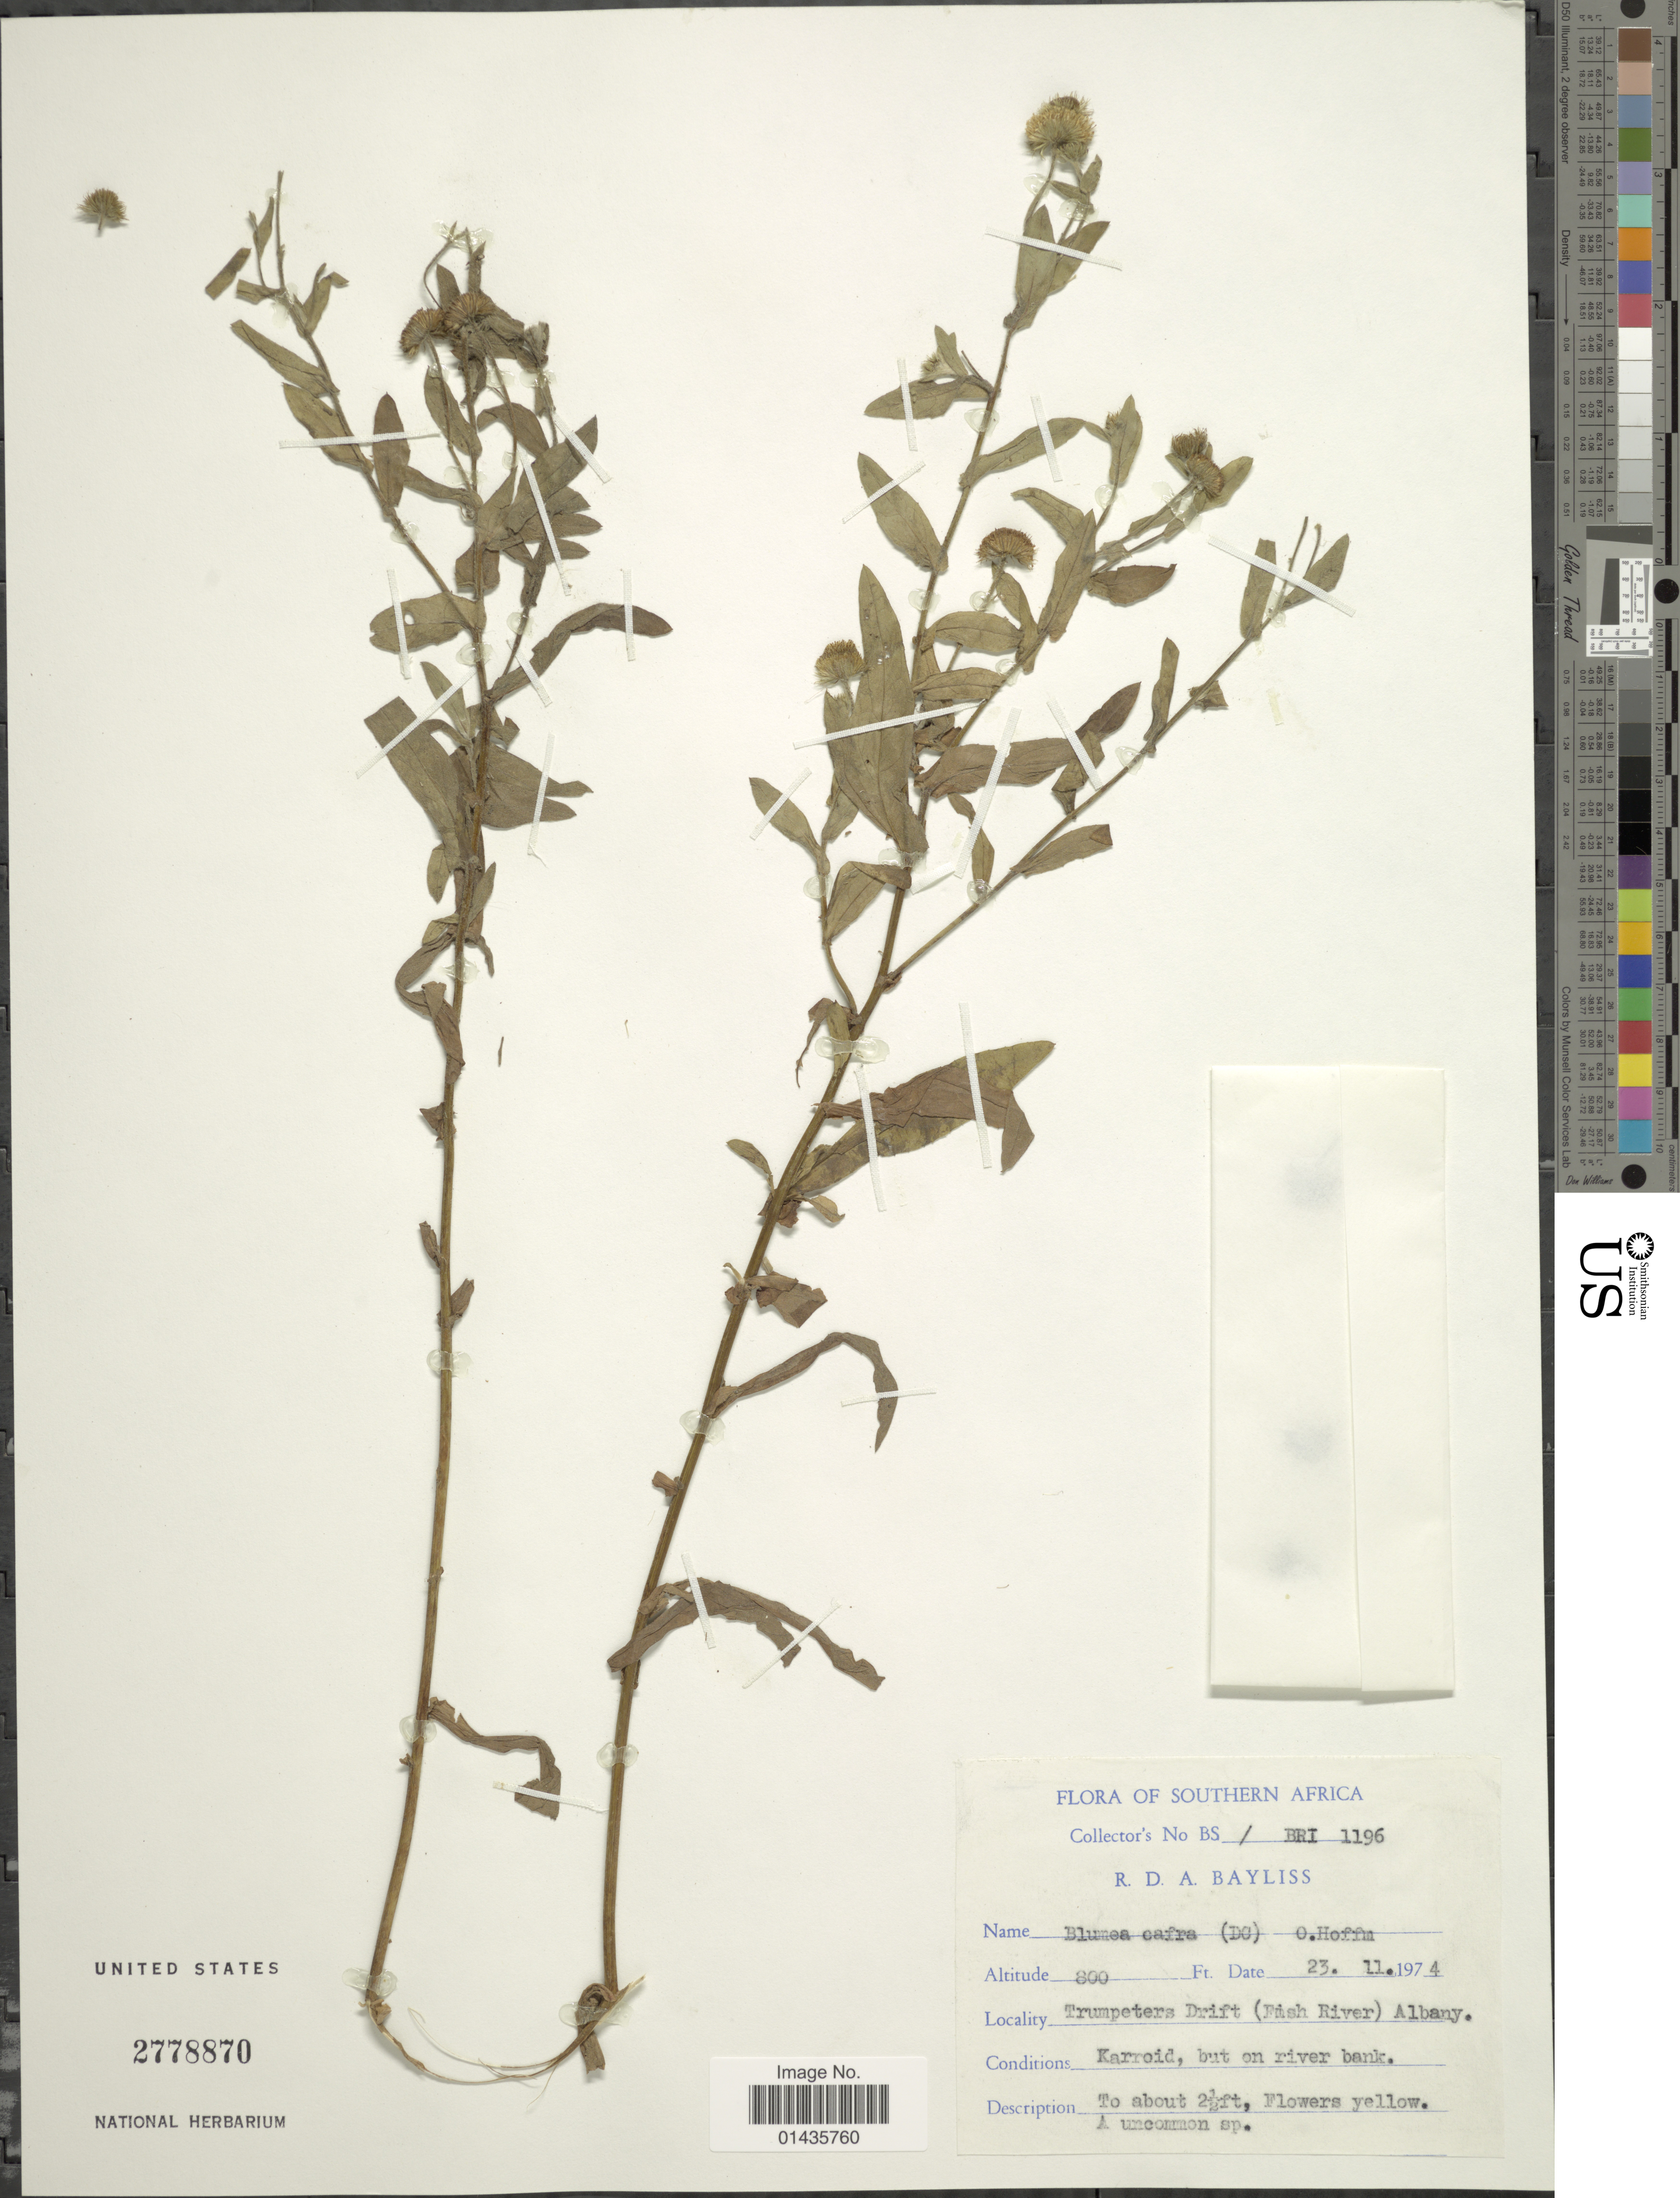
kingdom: Plantae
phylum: Tracheophyta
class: Magnoliopsida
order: Asterales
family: Asteraceae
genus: Doellia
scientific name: Doellia cafra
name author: (DC.) Anderb.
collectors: R. Bayliss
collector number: BS/BRI1196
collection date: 1974-11-23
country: South Africa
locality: Southern Africa, Trumpeters Drift (Fish River) Albany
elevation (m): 244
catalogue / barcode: US 2778870